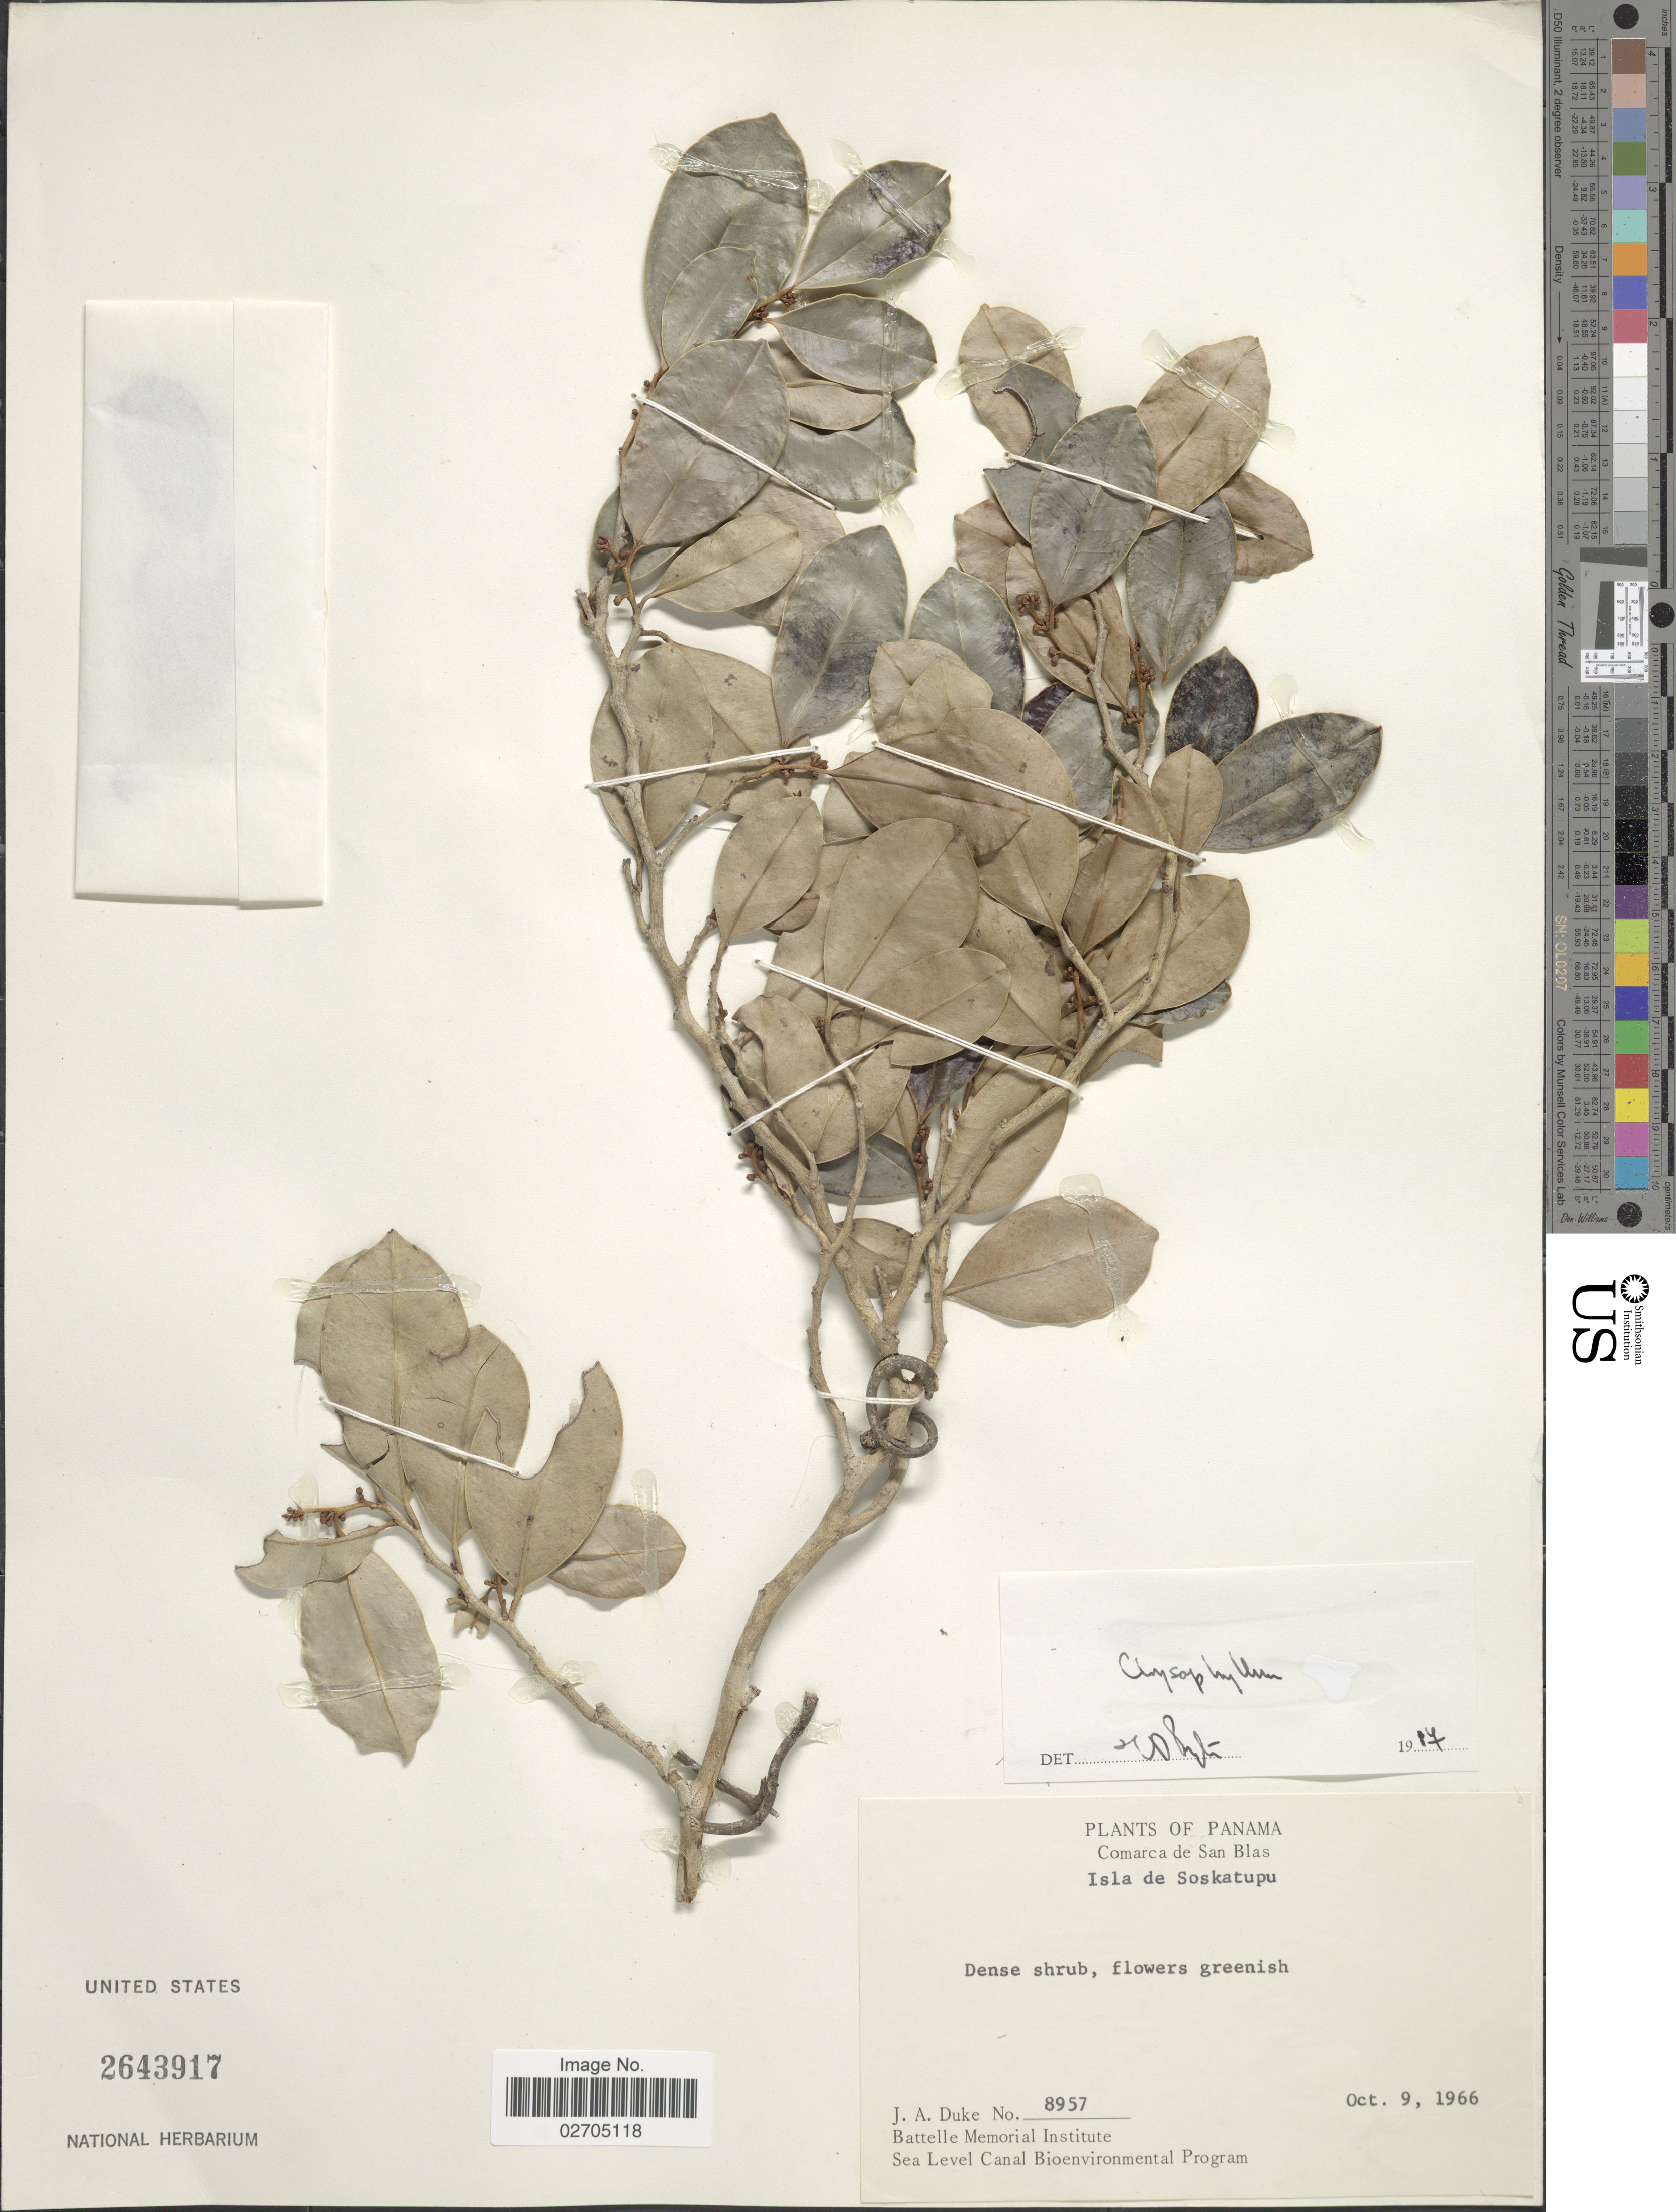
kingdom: Plantae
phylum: Tracheophyta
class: Magnoliopsida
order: Ericales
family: Sapotaceae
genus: Chrysophyllum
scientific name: Chrysophyllum sp.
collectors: J. A. Duke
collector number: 8957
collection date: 1966-10-09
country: Panama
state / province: Kuna Yala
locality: Comarca de San Blas, Isla de Soskatupu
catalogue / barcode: US 2643917